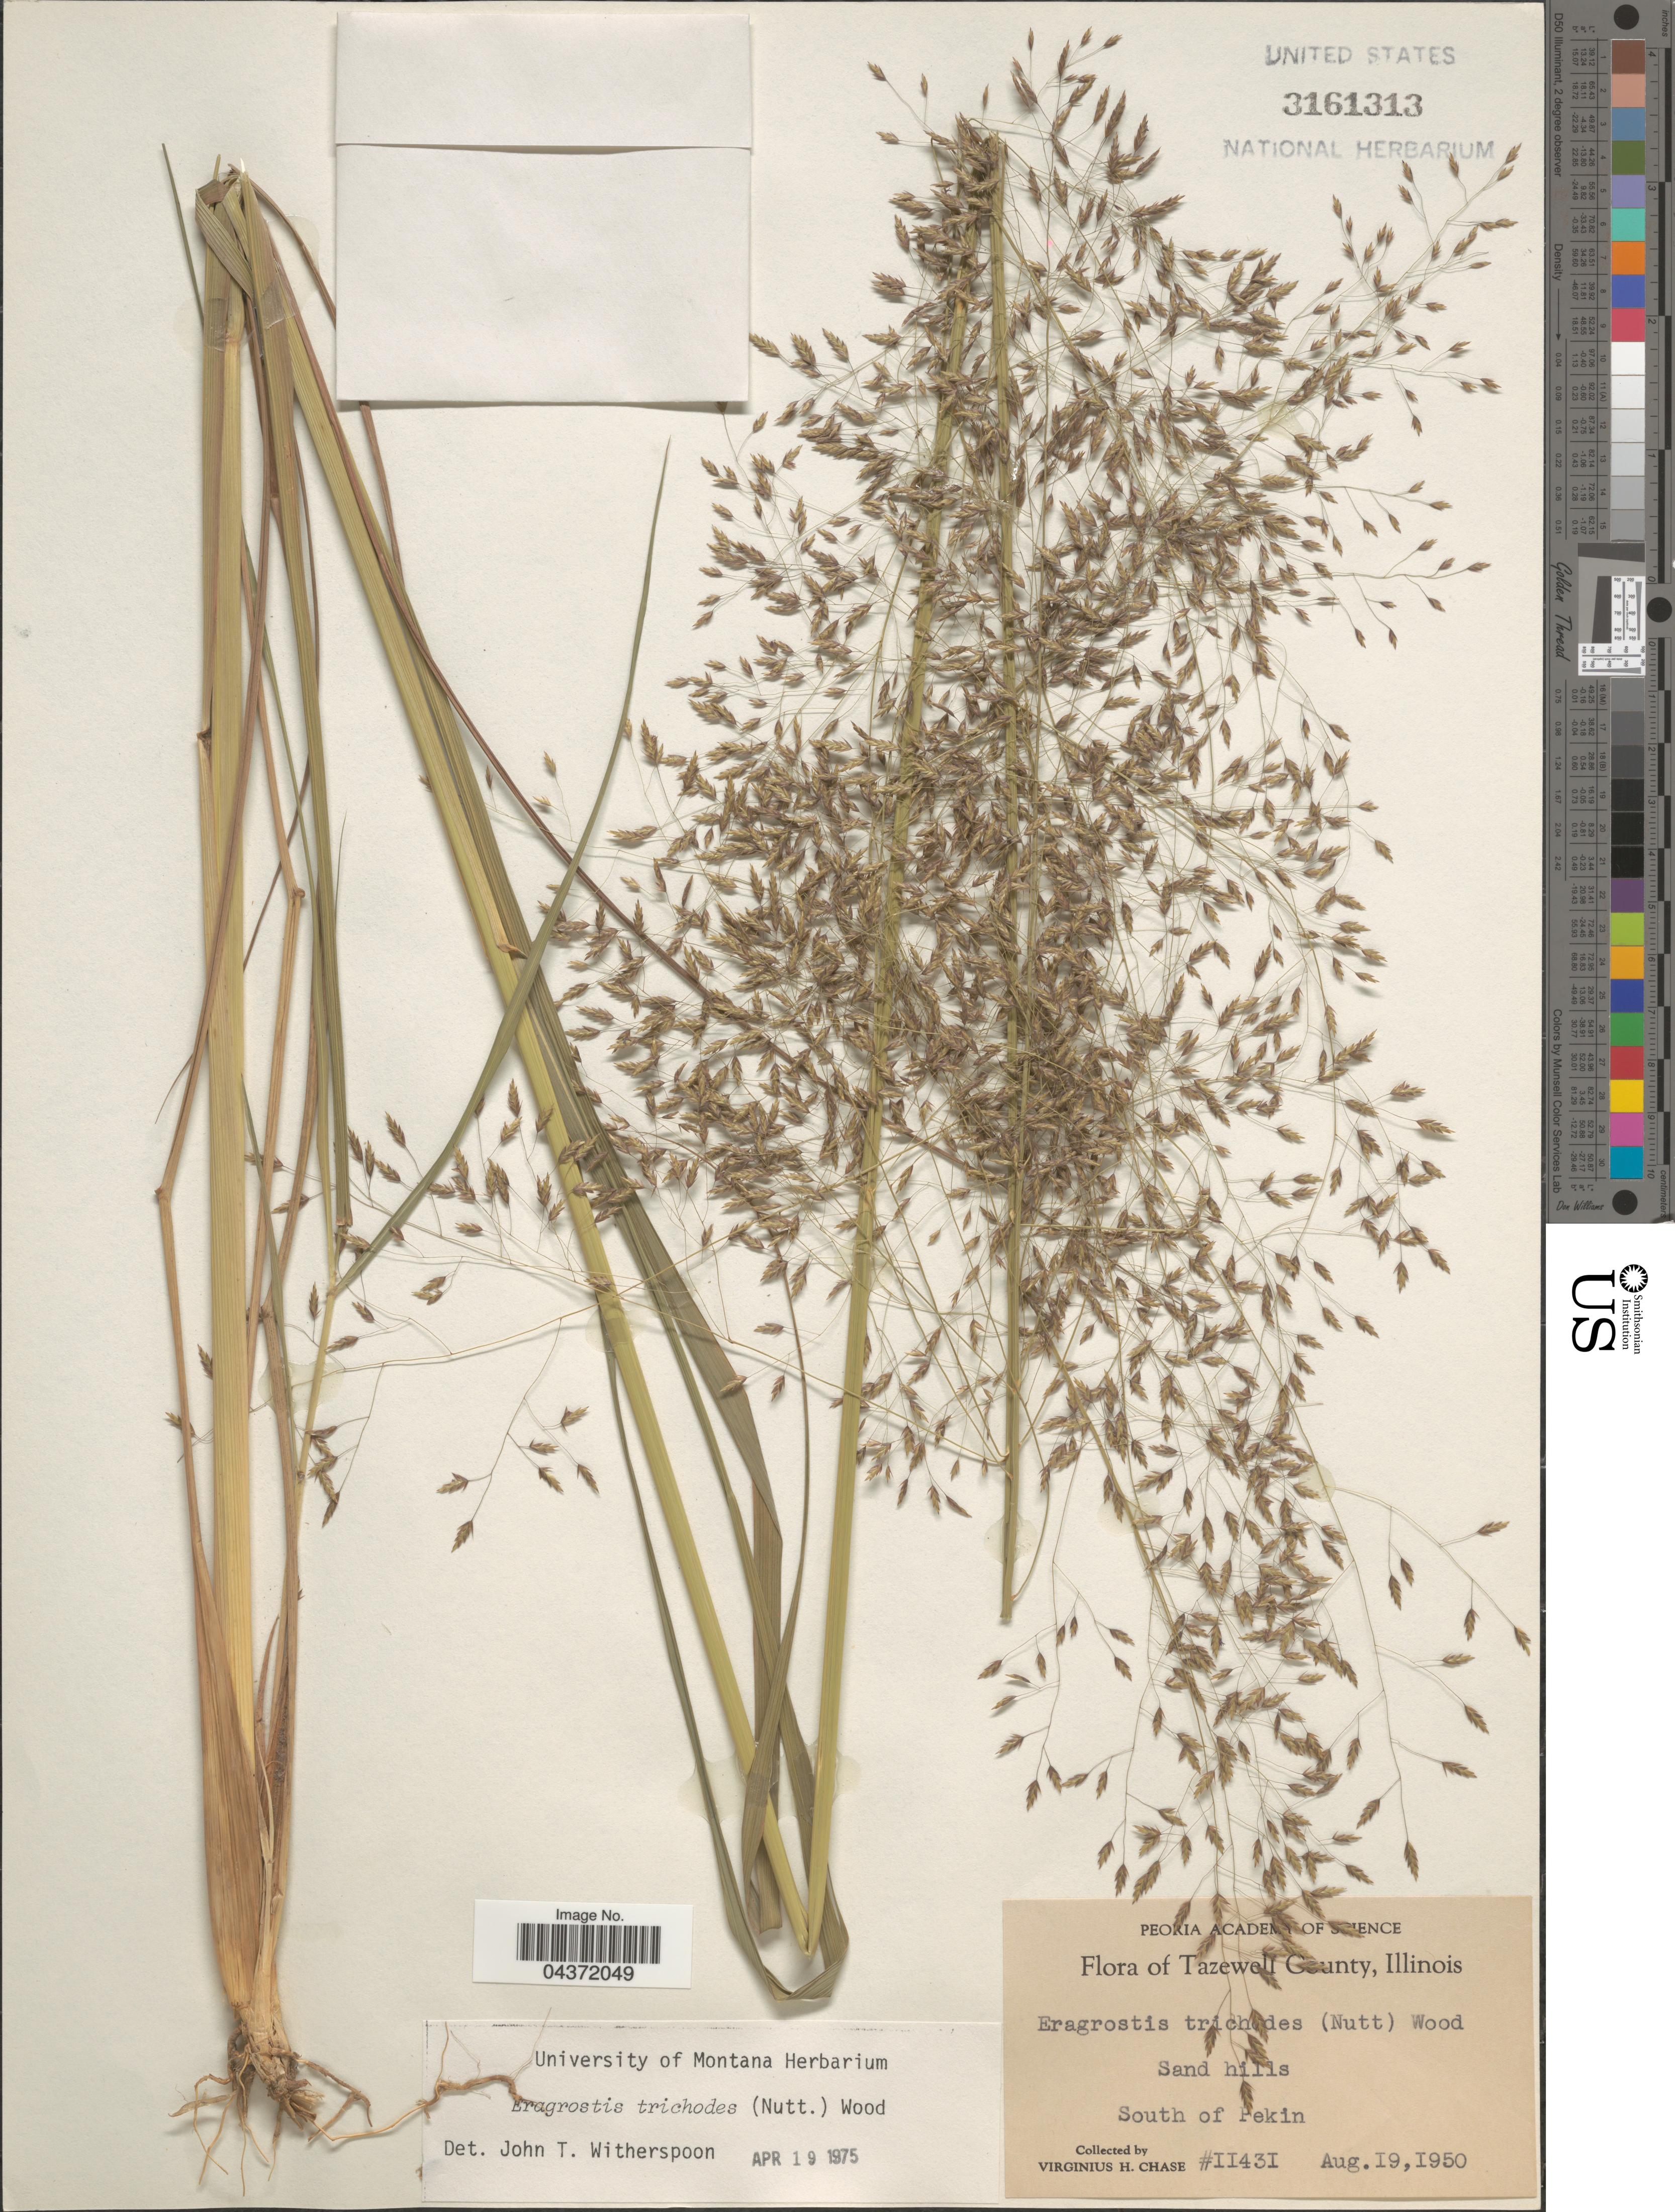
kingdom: Plantae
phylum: Tracheophyta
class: Liliopsida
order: Poales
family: Poaceae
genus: Eragrostis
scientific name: Eragrostis trichodes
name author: (Nutt.) Alph. Wood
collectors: V. H. Chase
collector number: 11431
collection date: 1950-08-19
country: United States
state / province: Illinois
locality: Tazewell County. South of Pekin.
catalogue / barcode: US 3161313